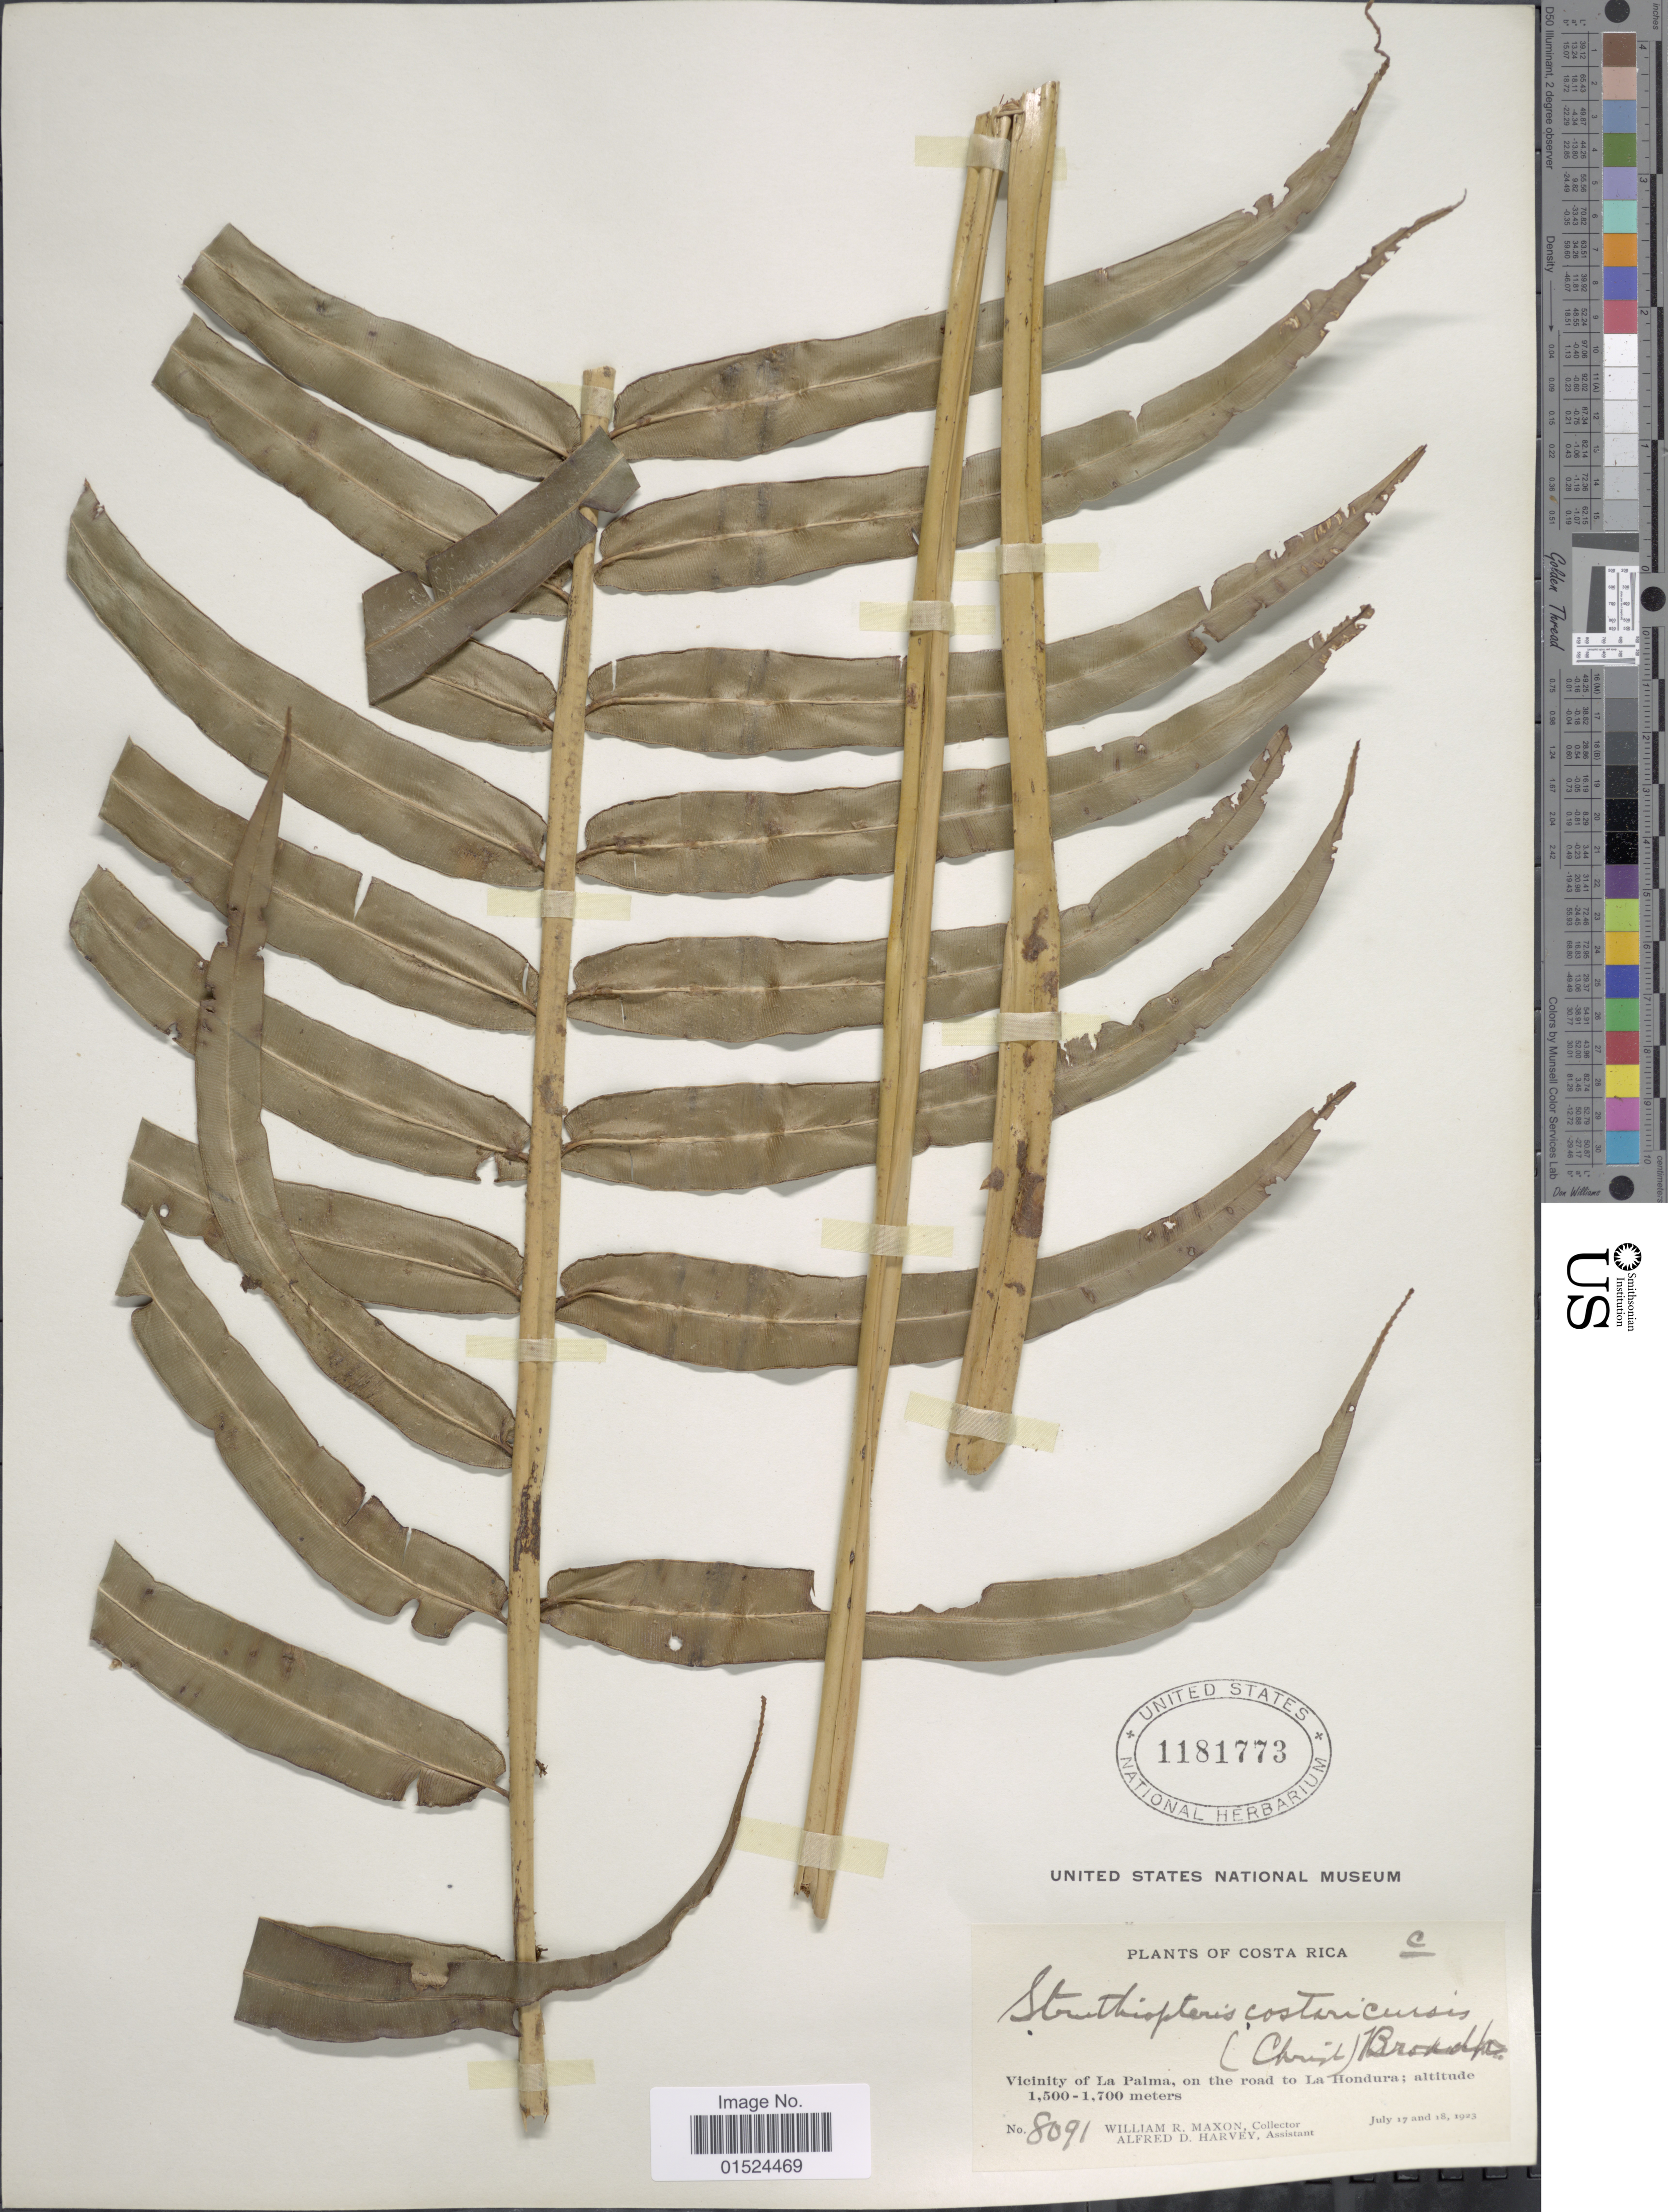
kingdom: Plantae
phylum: Tracheophyta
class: Polypodiopsida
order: Polypodiales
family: Blechnaceae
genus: Blechnum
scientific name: Blechnum schiedeanum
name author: (Schltdl. ex C. Presl) Hieron.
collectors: W. R. Maxon & A. D. Harvey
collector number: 8091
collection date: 1923-07-17/1923-07-18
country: Costa Rica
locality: Vicinity of La Palma, on the road to La Honduras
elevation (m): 1500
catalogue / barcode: US 1181773